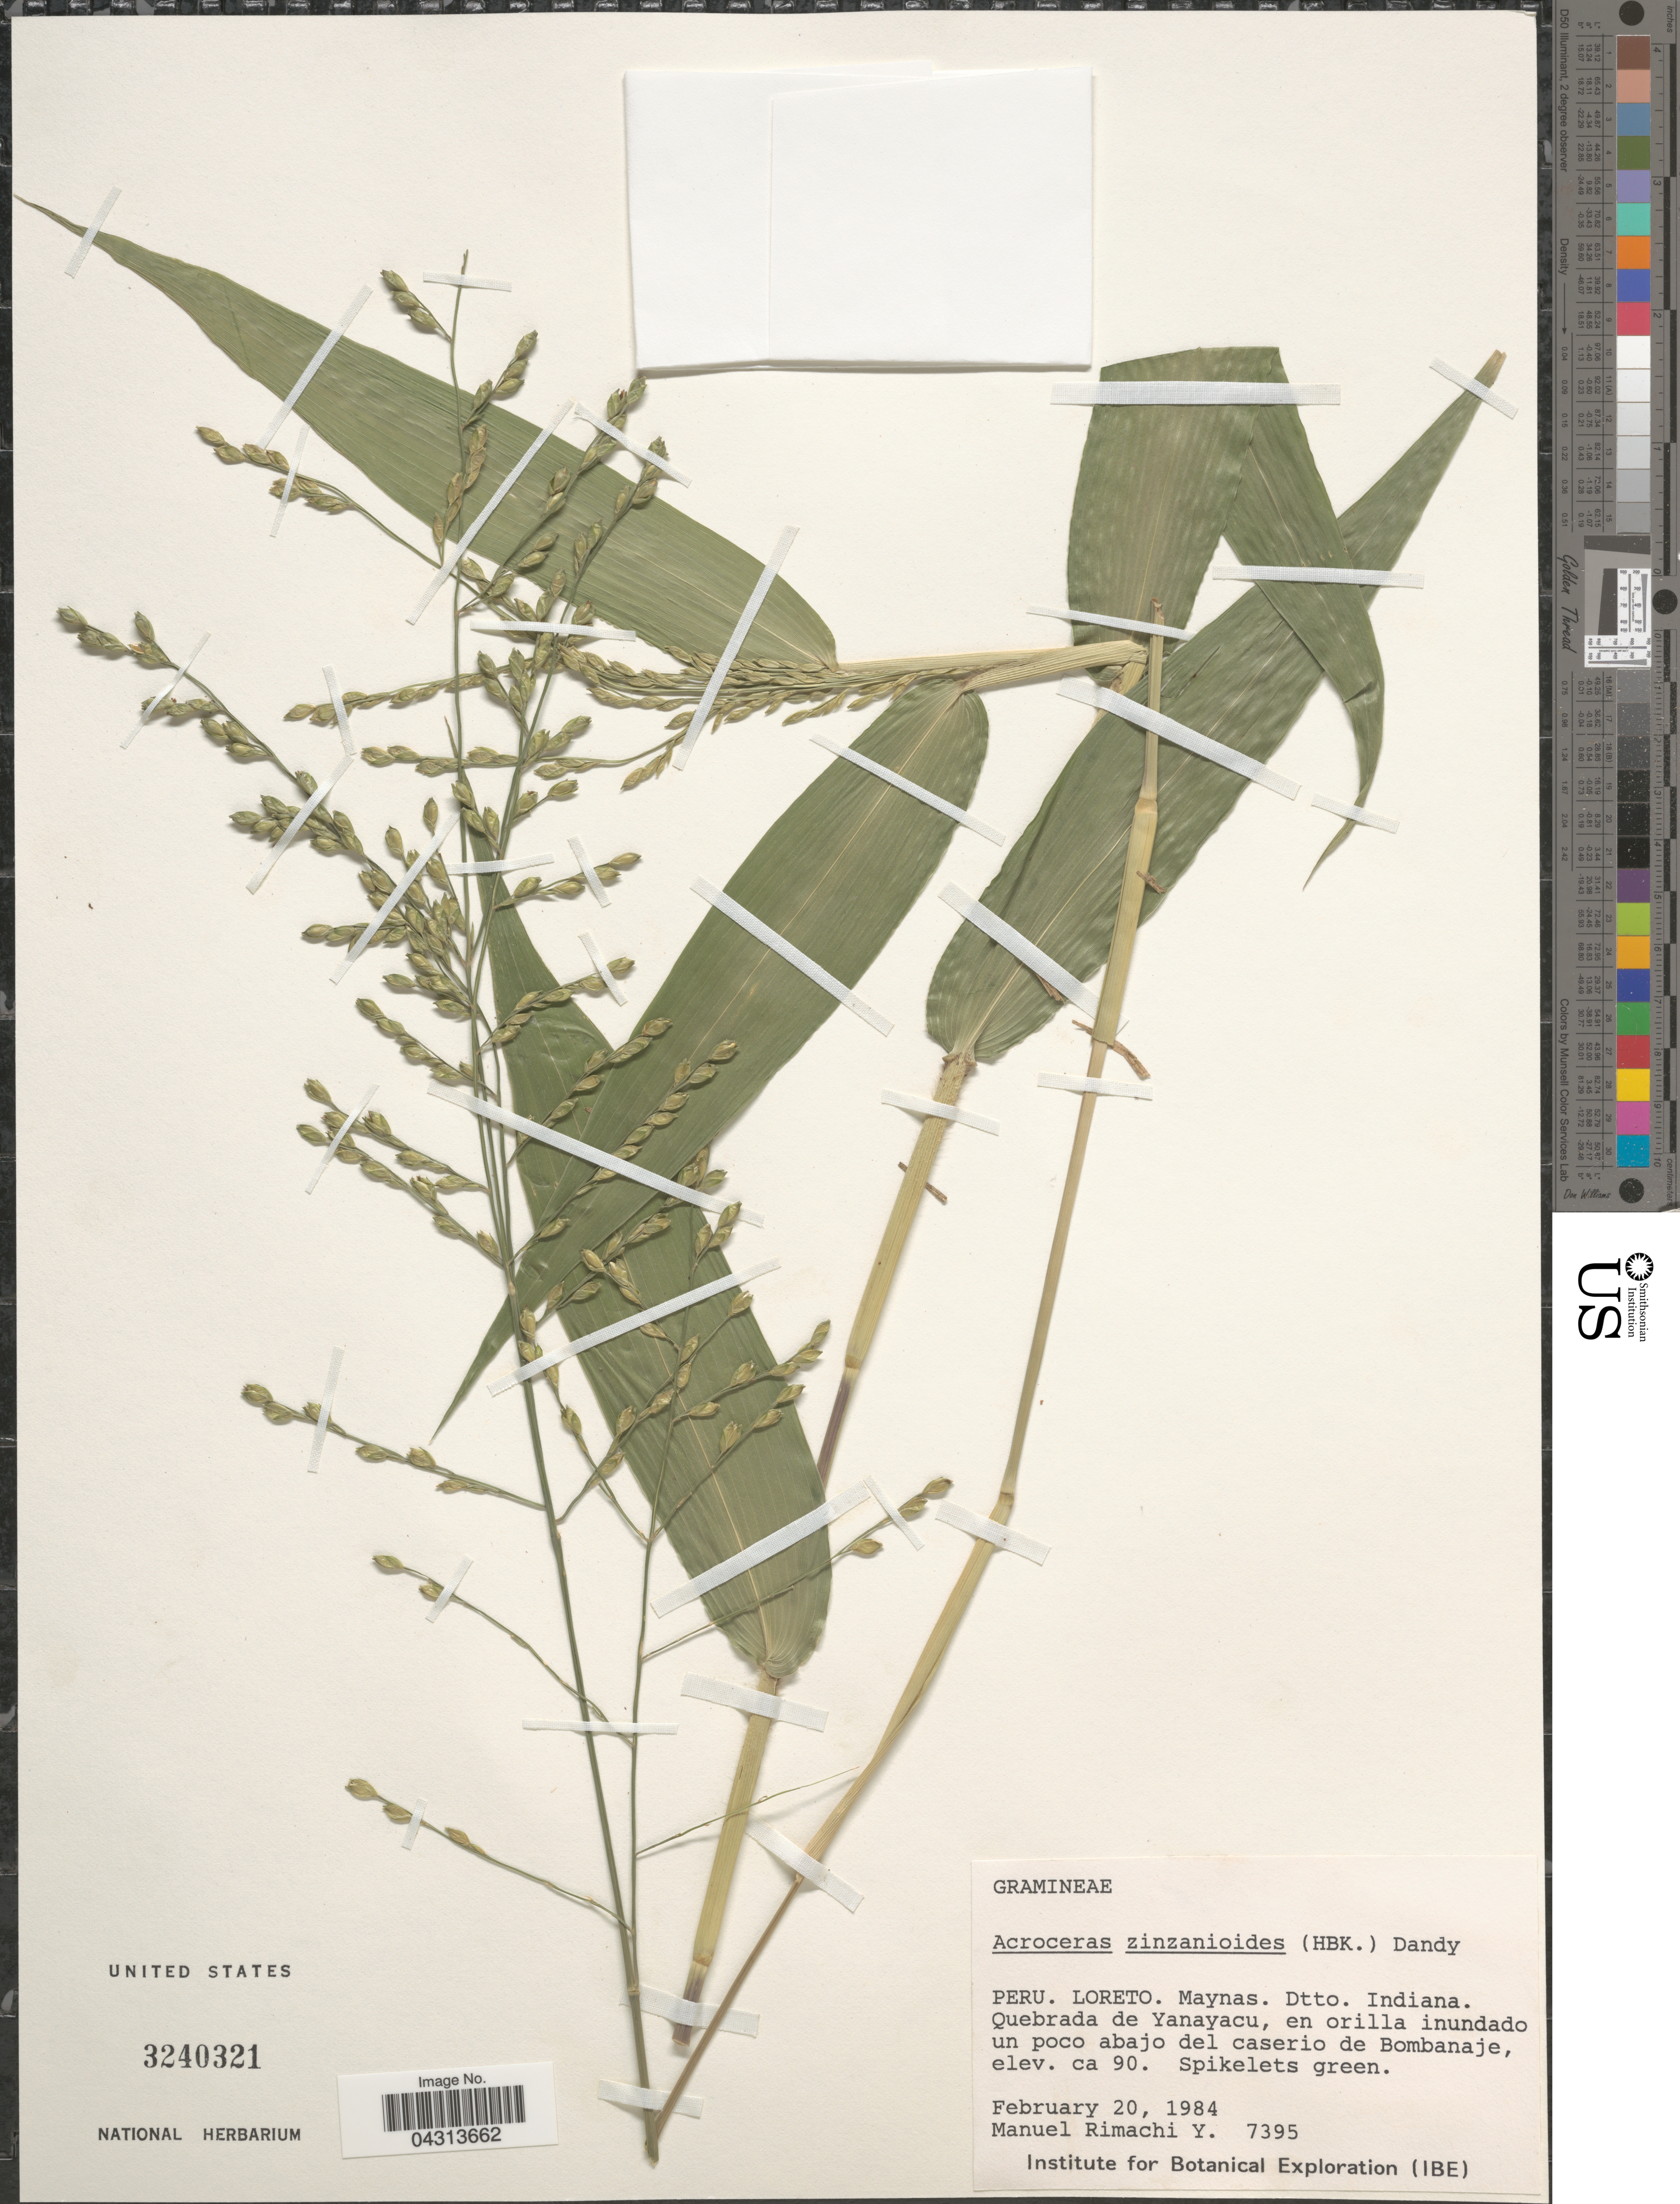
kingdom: Plantae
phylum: Tracheophyta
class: Liliopsida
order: Poales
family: Poaceae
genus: Acroceras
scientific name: Acroceras zizanioides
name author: (Kunth) Dandy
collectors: M. Rimachi Y.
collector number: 7395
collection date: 1984-02-20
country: Peru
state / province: Loreto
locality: Maynas. Dtto. Indiana. Quebrada de Yanayacu, en orilla inundado un poco abajo del caserio de Bombanaje. Institute for Botanical Exploration (IBE).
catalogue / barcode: US 3240321